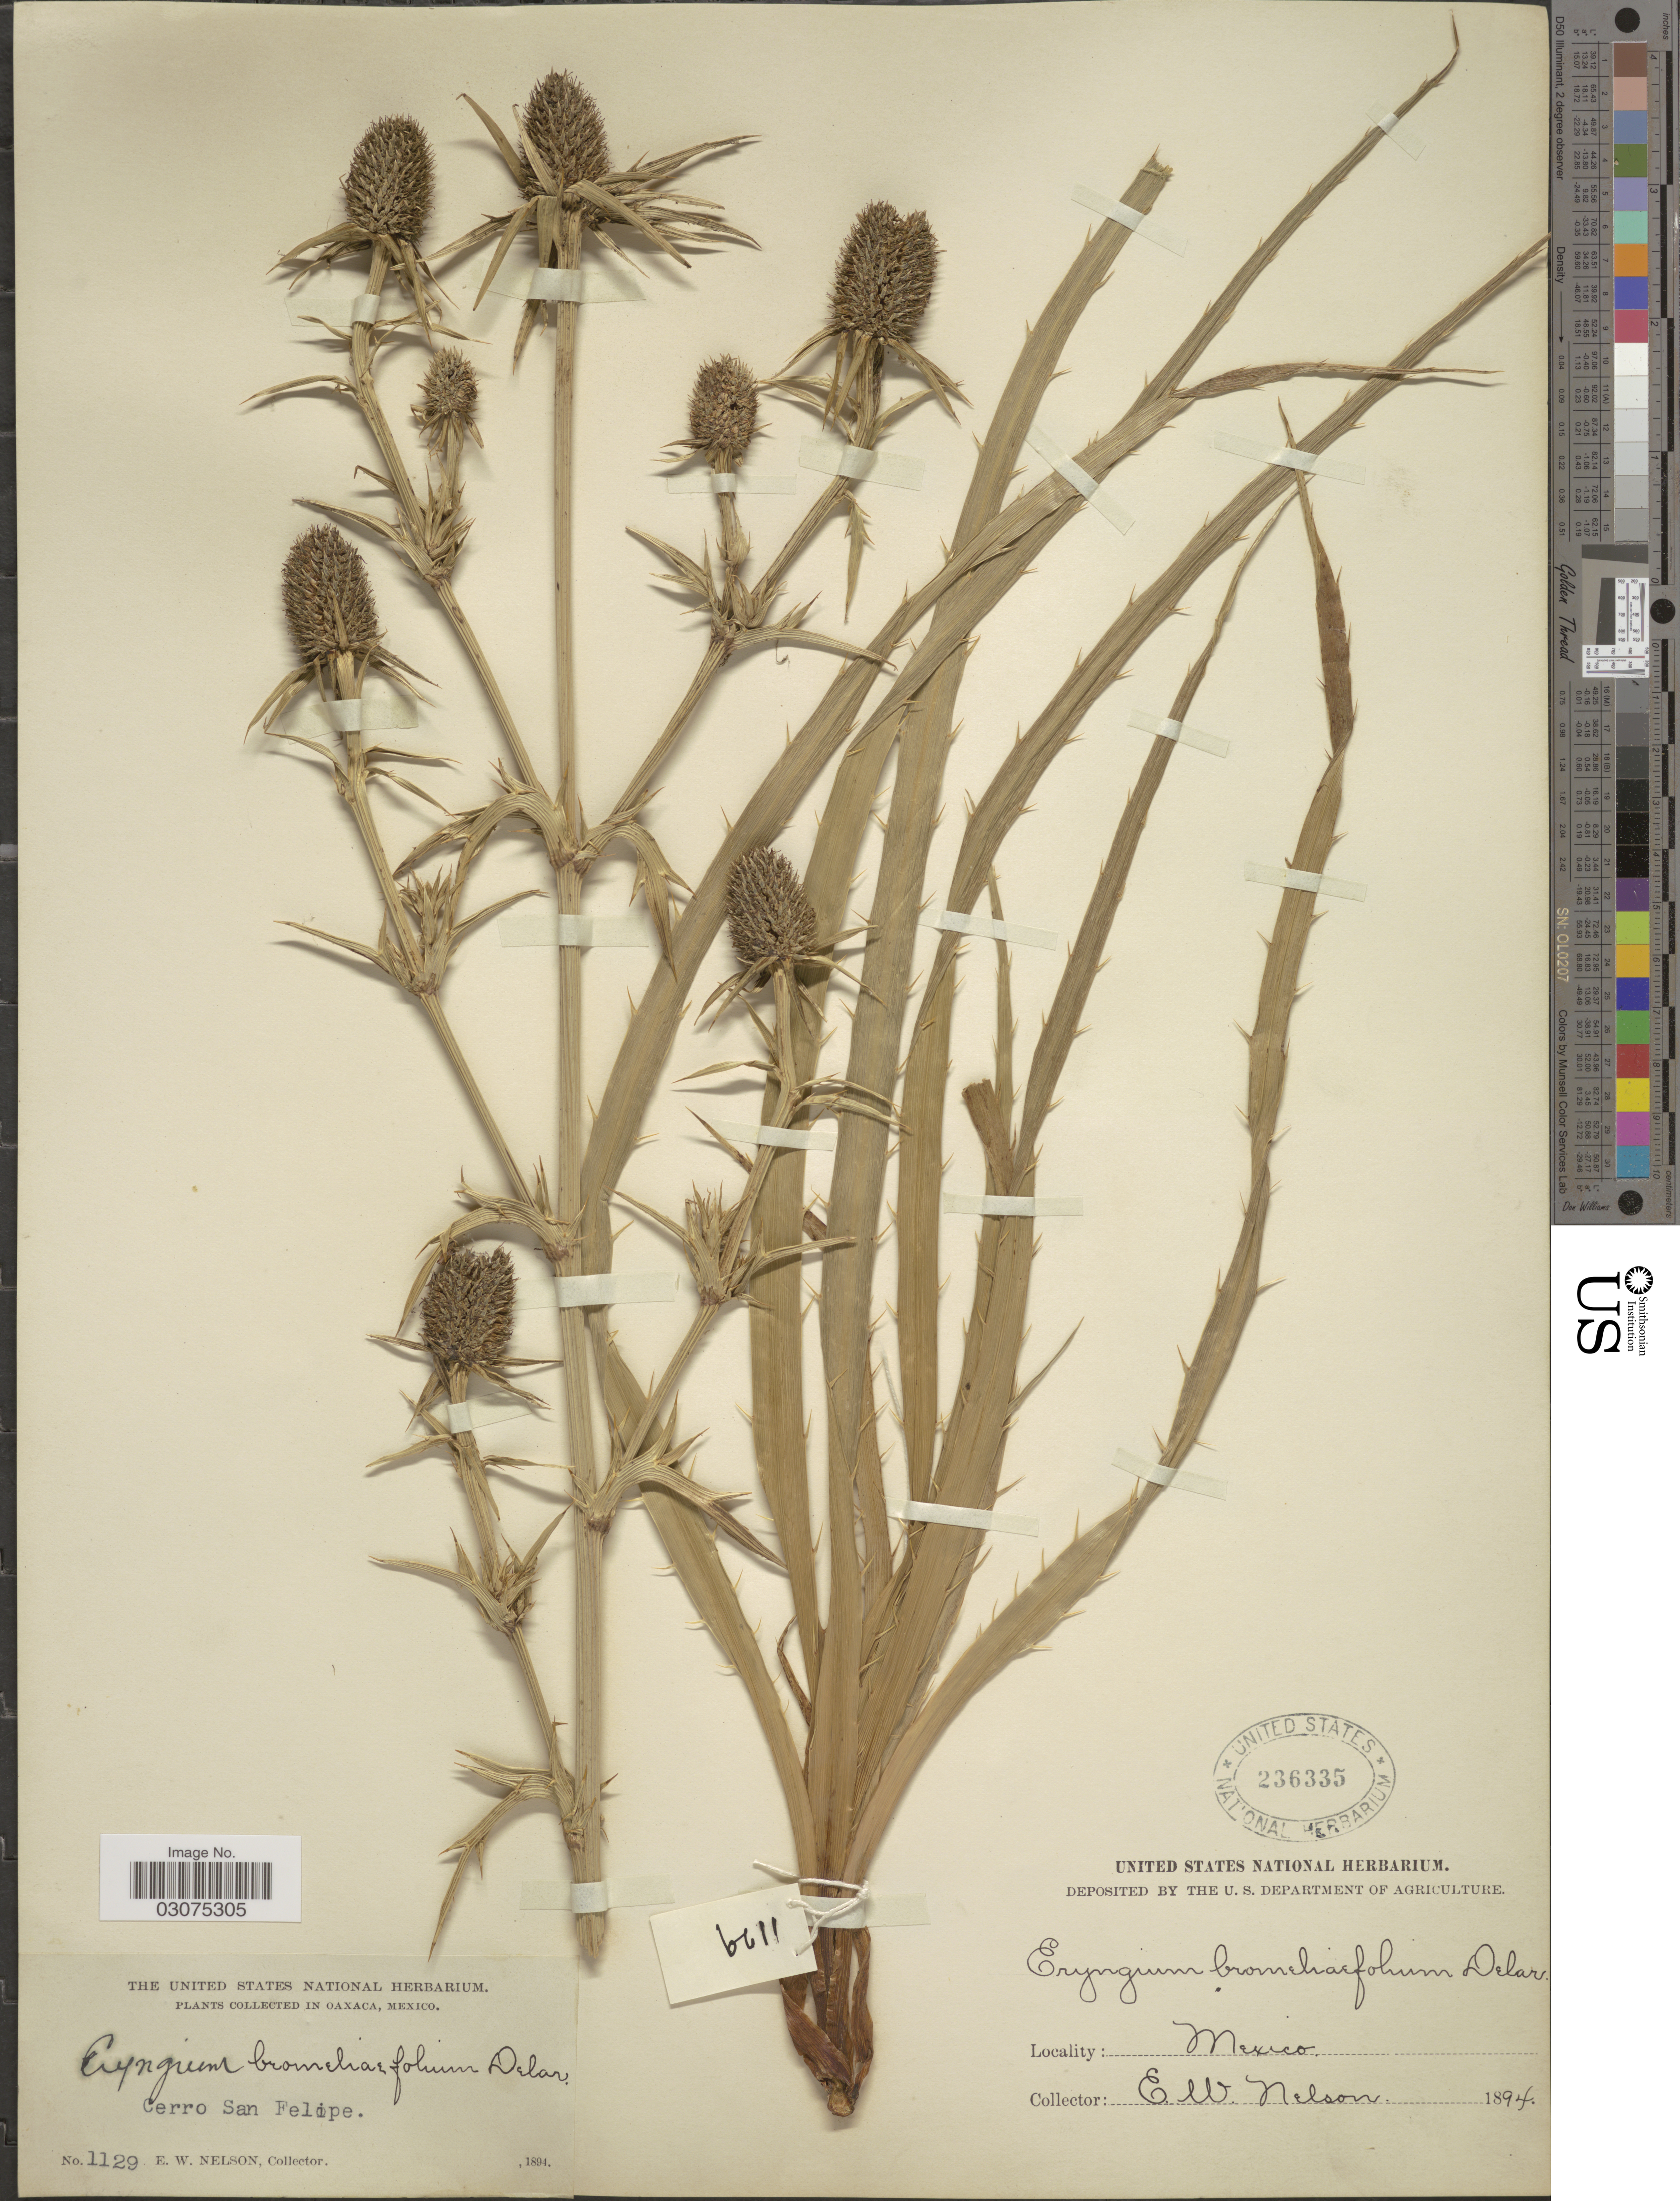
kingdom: Plantae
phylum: Tracheophyta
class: Magnoliopsida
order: Apiales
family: Apiaceae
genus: Eryngium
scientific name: Eryngium bromeliifolium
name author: F. Delaroche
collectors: E. W. Nelson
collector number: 1129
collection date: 1894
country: Mexico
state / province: Oaxaca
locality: Cerro San Felipe.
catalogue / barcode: US 236335